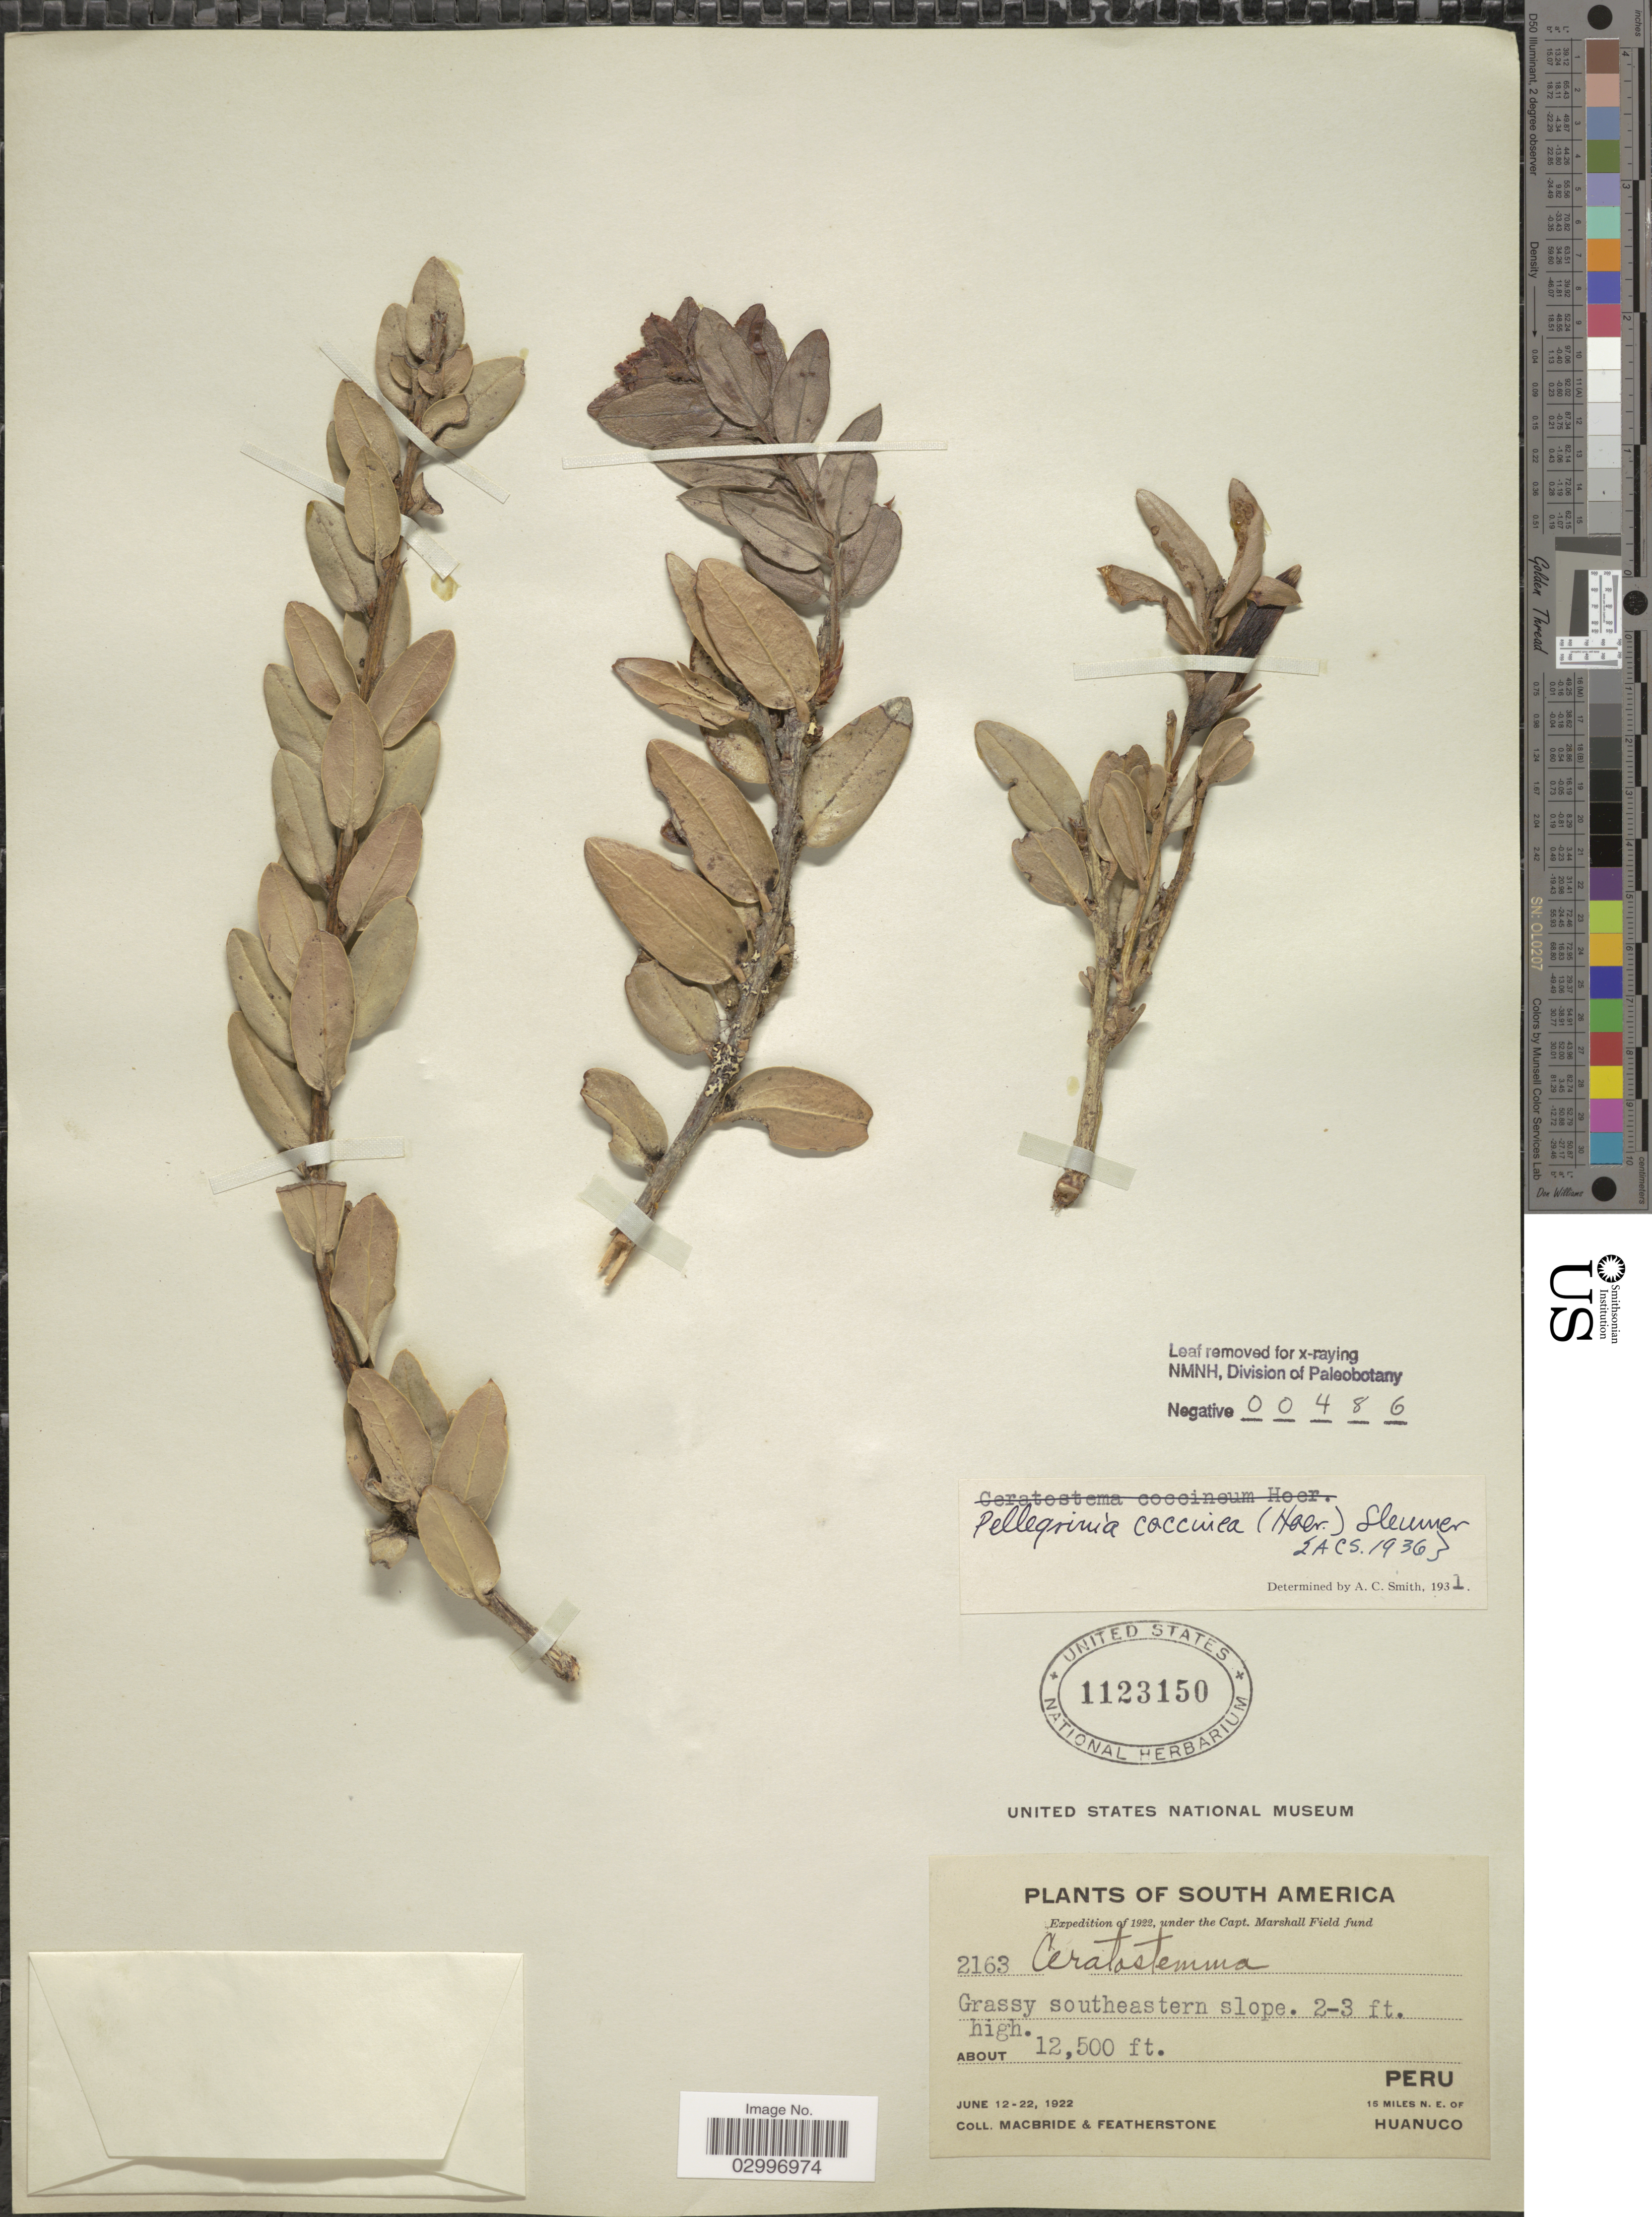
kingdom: Plantae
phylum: Tracheophyta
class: Magnoliopsida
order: Ericales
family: Ericaceae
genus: Pellegrinia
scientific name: Pellegrinia coccinea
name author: (Hoerold) Sleumer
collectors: Macbride, -- & -. Featherstone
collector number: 2163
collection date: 1922-06-12/1922-06-22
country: Peru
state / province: Huánuco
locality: Grassy southeastern slope, 15 miles N. E. of Huanuco.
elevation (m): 3810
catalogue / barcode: US 1123150